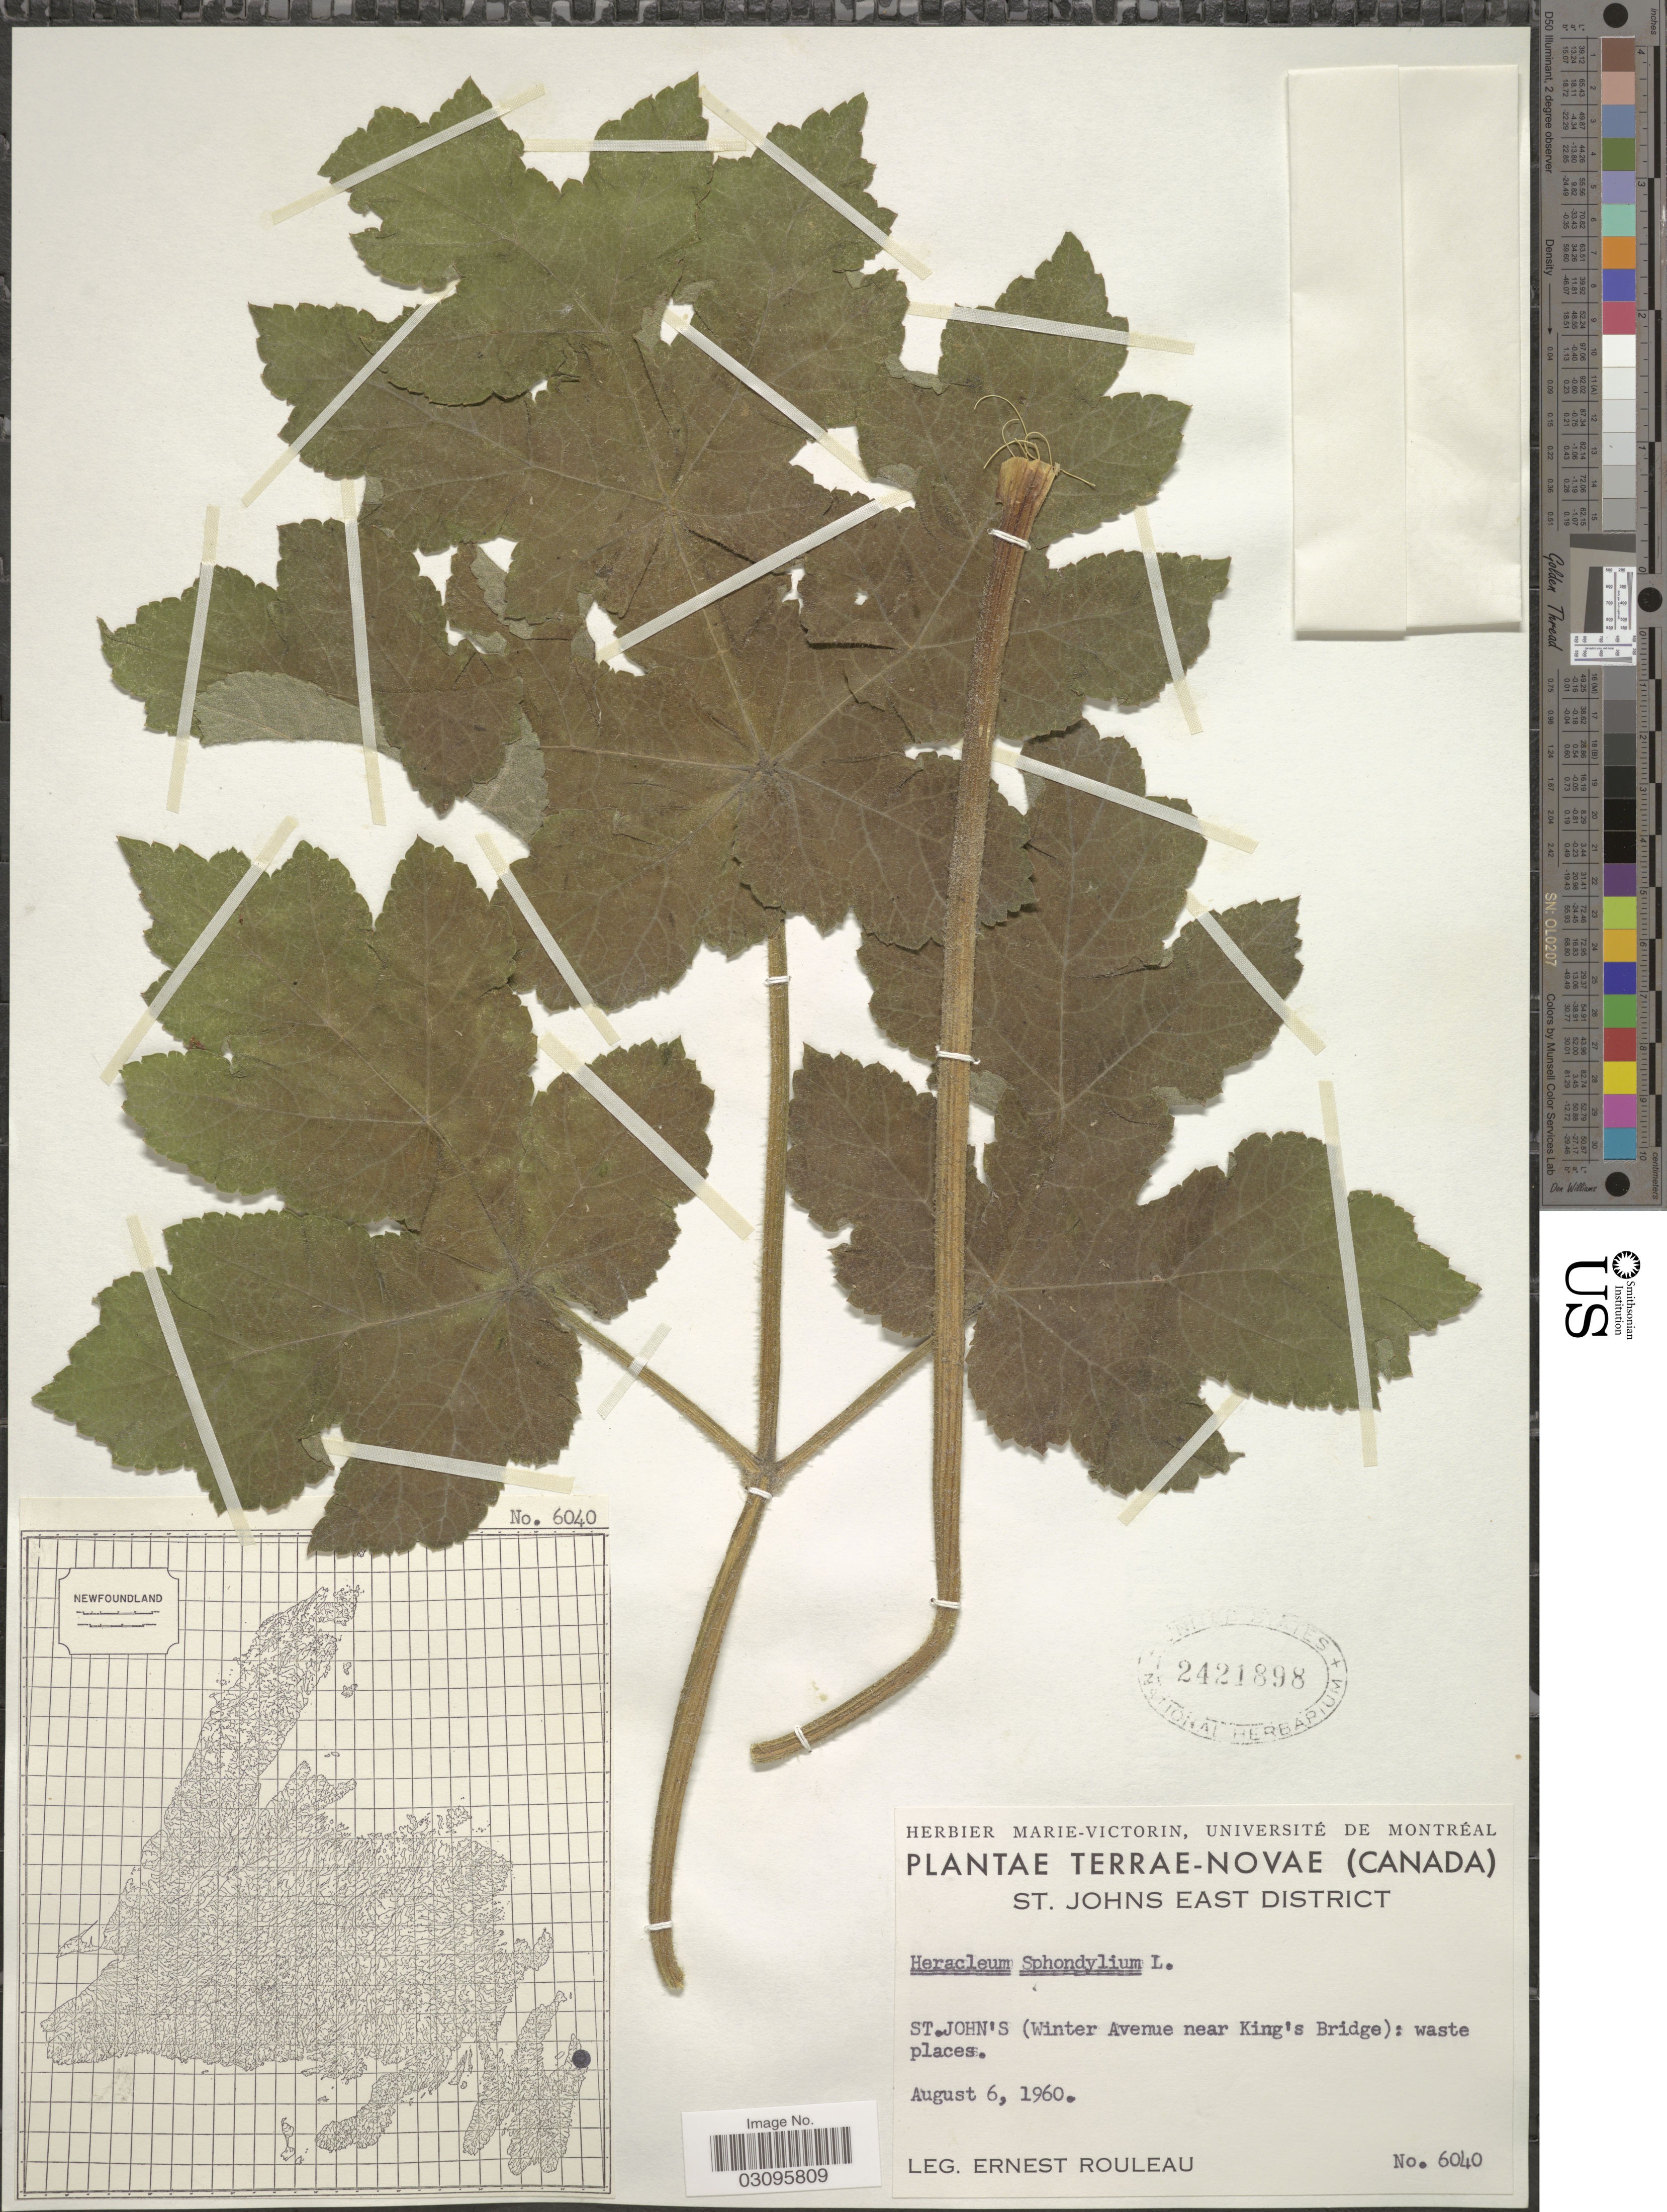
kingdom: Plantae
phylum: Tracheophyta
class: Magnoliopsida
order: Apiales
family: Apiaceae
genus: Heracleum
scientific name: Heracleum sphondylium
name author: L.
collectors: E. Rouleau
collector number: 6040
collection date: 1960-08-06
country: Canada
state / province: Newfoundland and Labrador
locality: Terrae-Novae. St. Johns East District. St. John's (Winter Avenue near King's Bridge).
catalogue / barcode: US 2421898